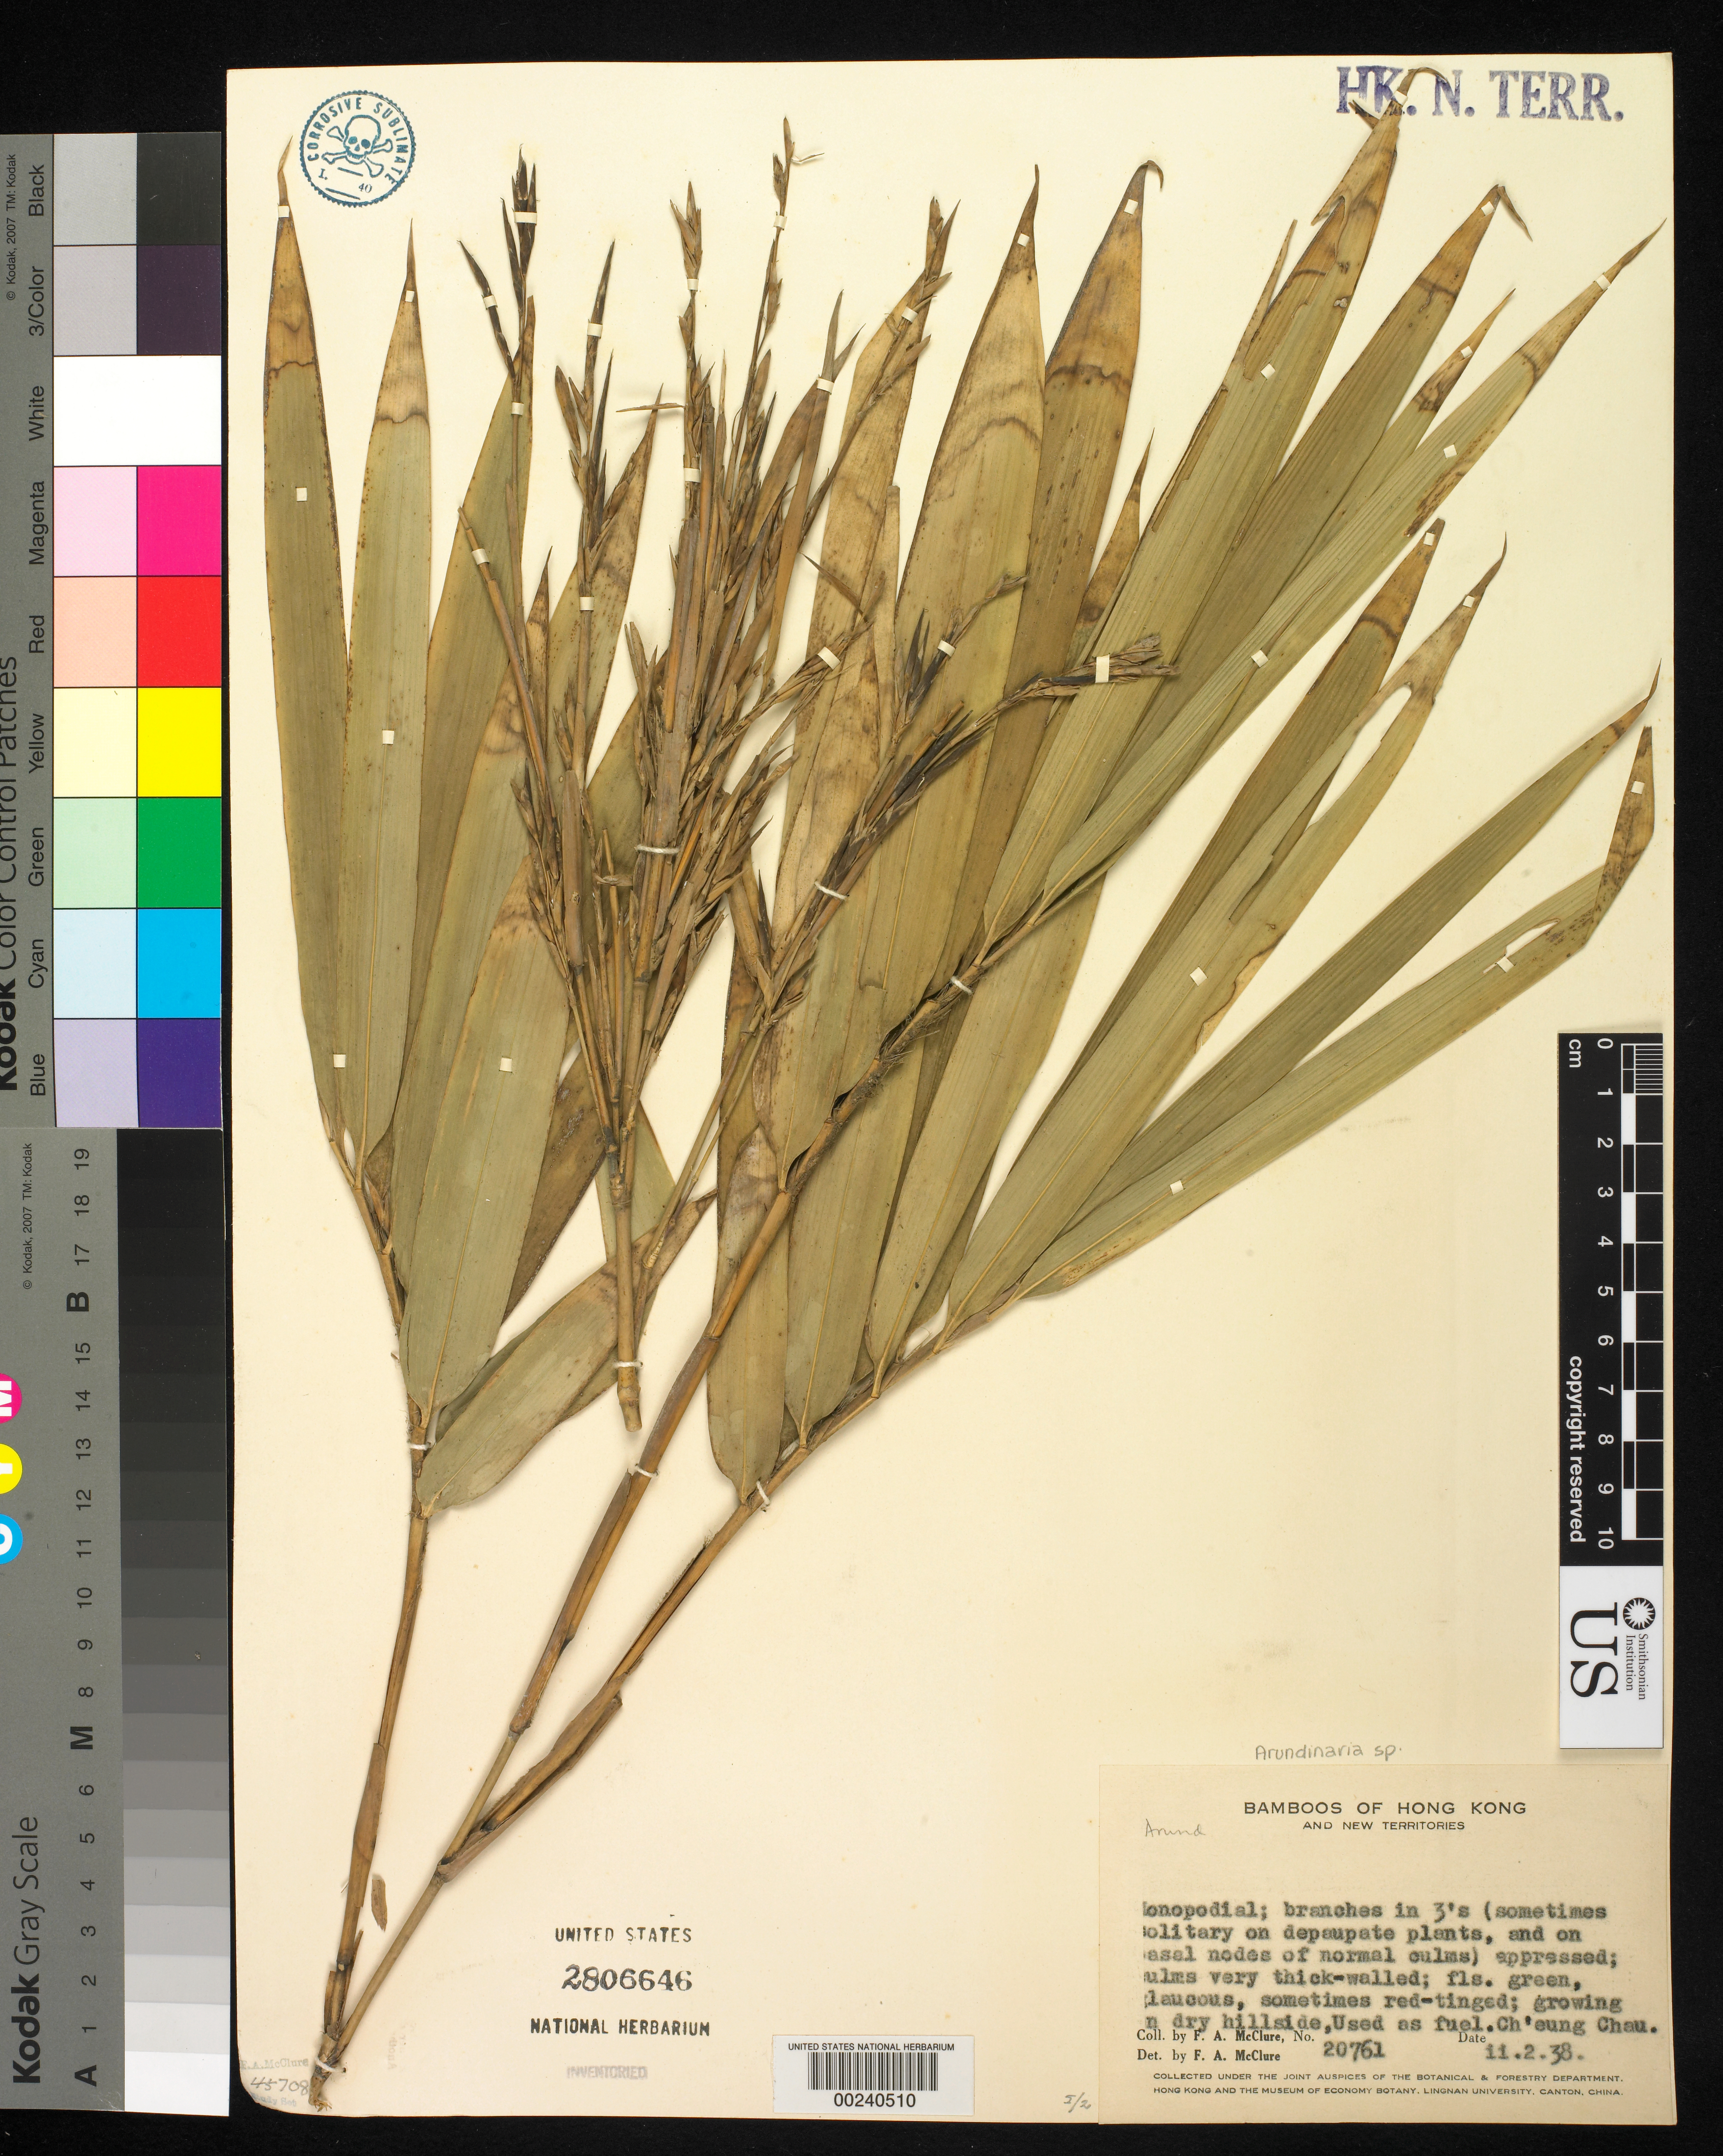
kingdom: Plantae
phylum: Tracheophyta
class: Liliopsida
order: Poales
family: Poaceae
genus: Arundinaria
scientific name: Arundinaria sp.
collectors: F. A. McClure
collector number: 20761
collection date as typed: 02 Feb 1938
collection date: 1938-02-02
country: China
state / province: Hong Kong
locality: Ch'eung chau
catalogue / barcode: US 2806646